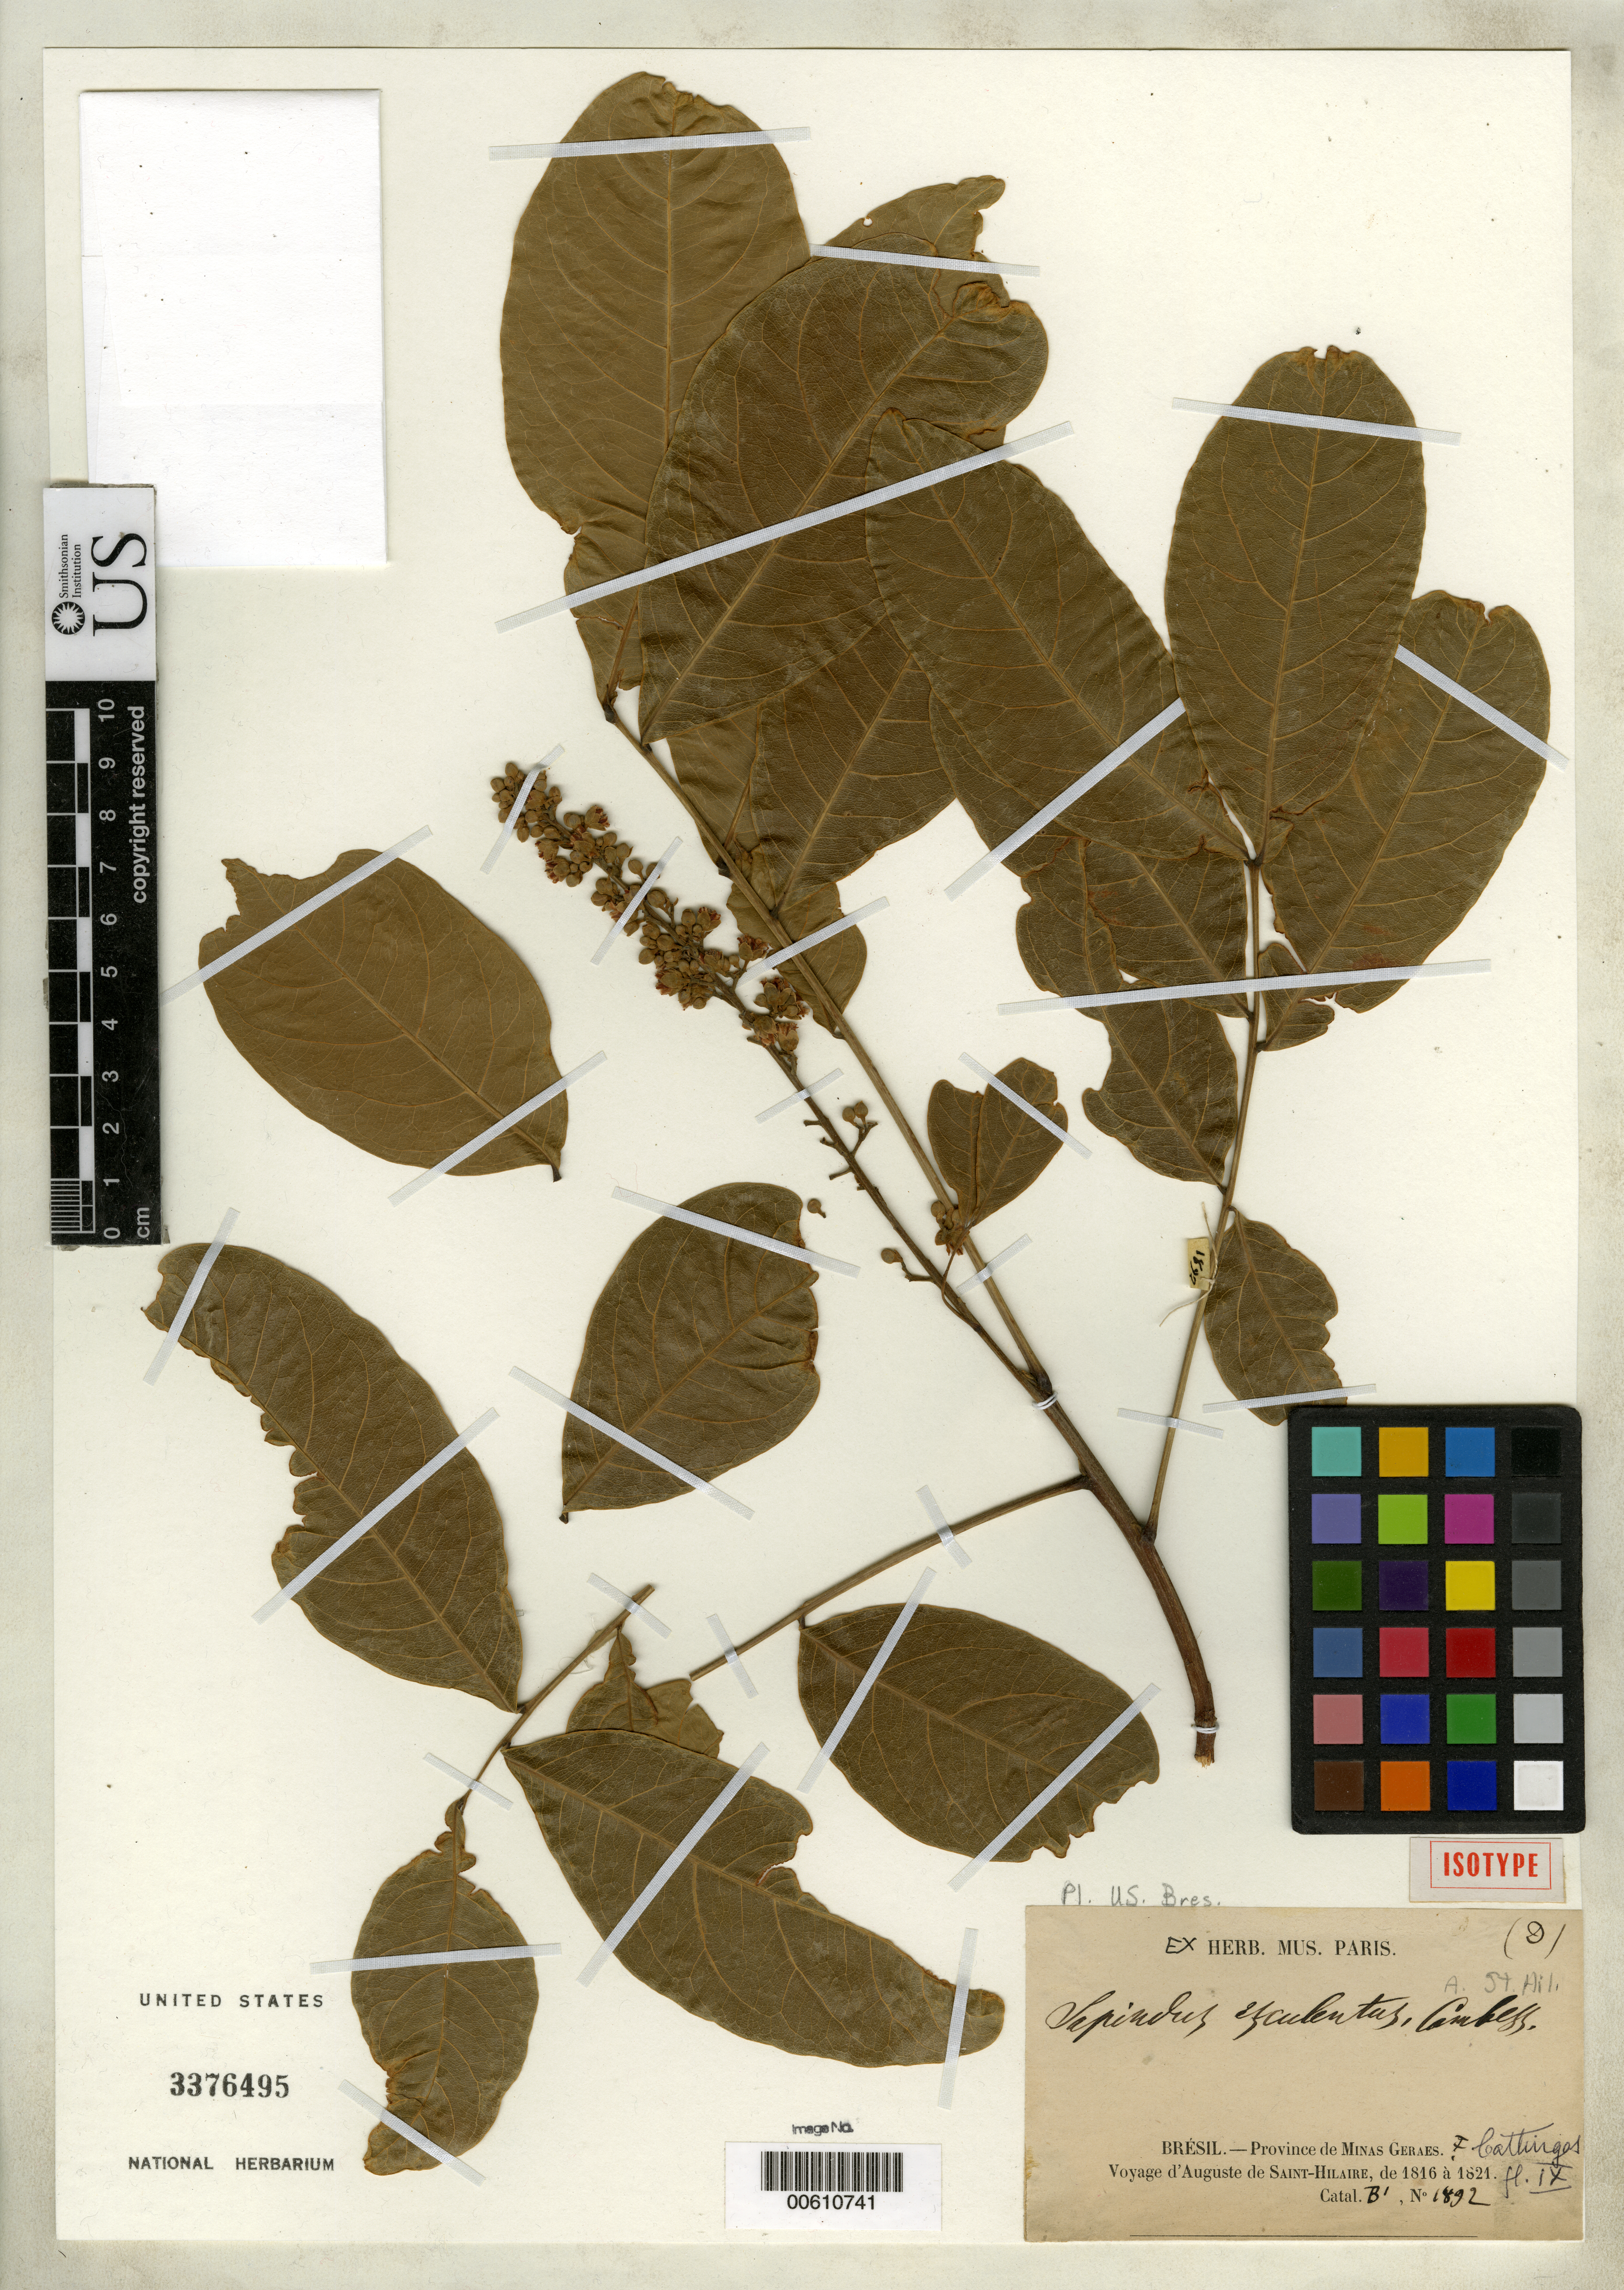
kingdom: Plantae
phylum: Tracheophyta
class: Magnoliopsida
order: Sapindales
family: Sapindaceae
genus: Sapindus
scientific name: Sapindus esculentus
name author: A. St.-Hil.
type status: Isotype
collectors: A. F. C. P. de Saint-Hilaire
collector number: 1892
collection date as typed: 1816 to -- --- 1821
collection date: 1816/1821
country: Brazil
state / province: Minas Gerais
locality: Cattingas.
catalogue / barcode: US 3376495